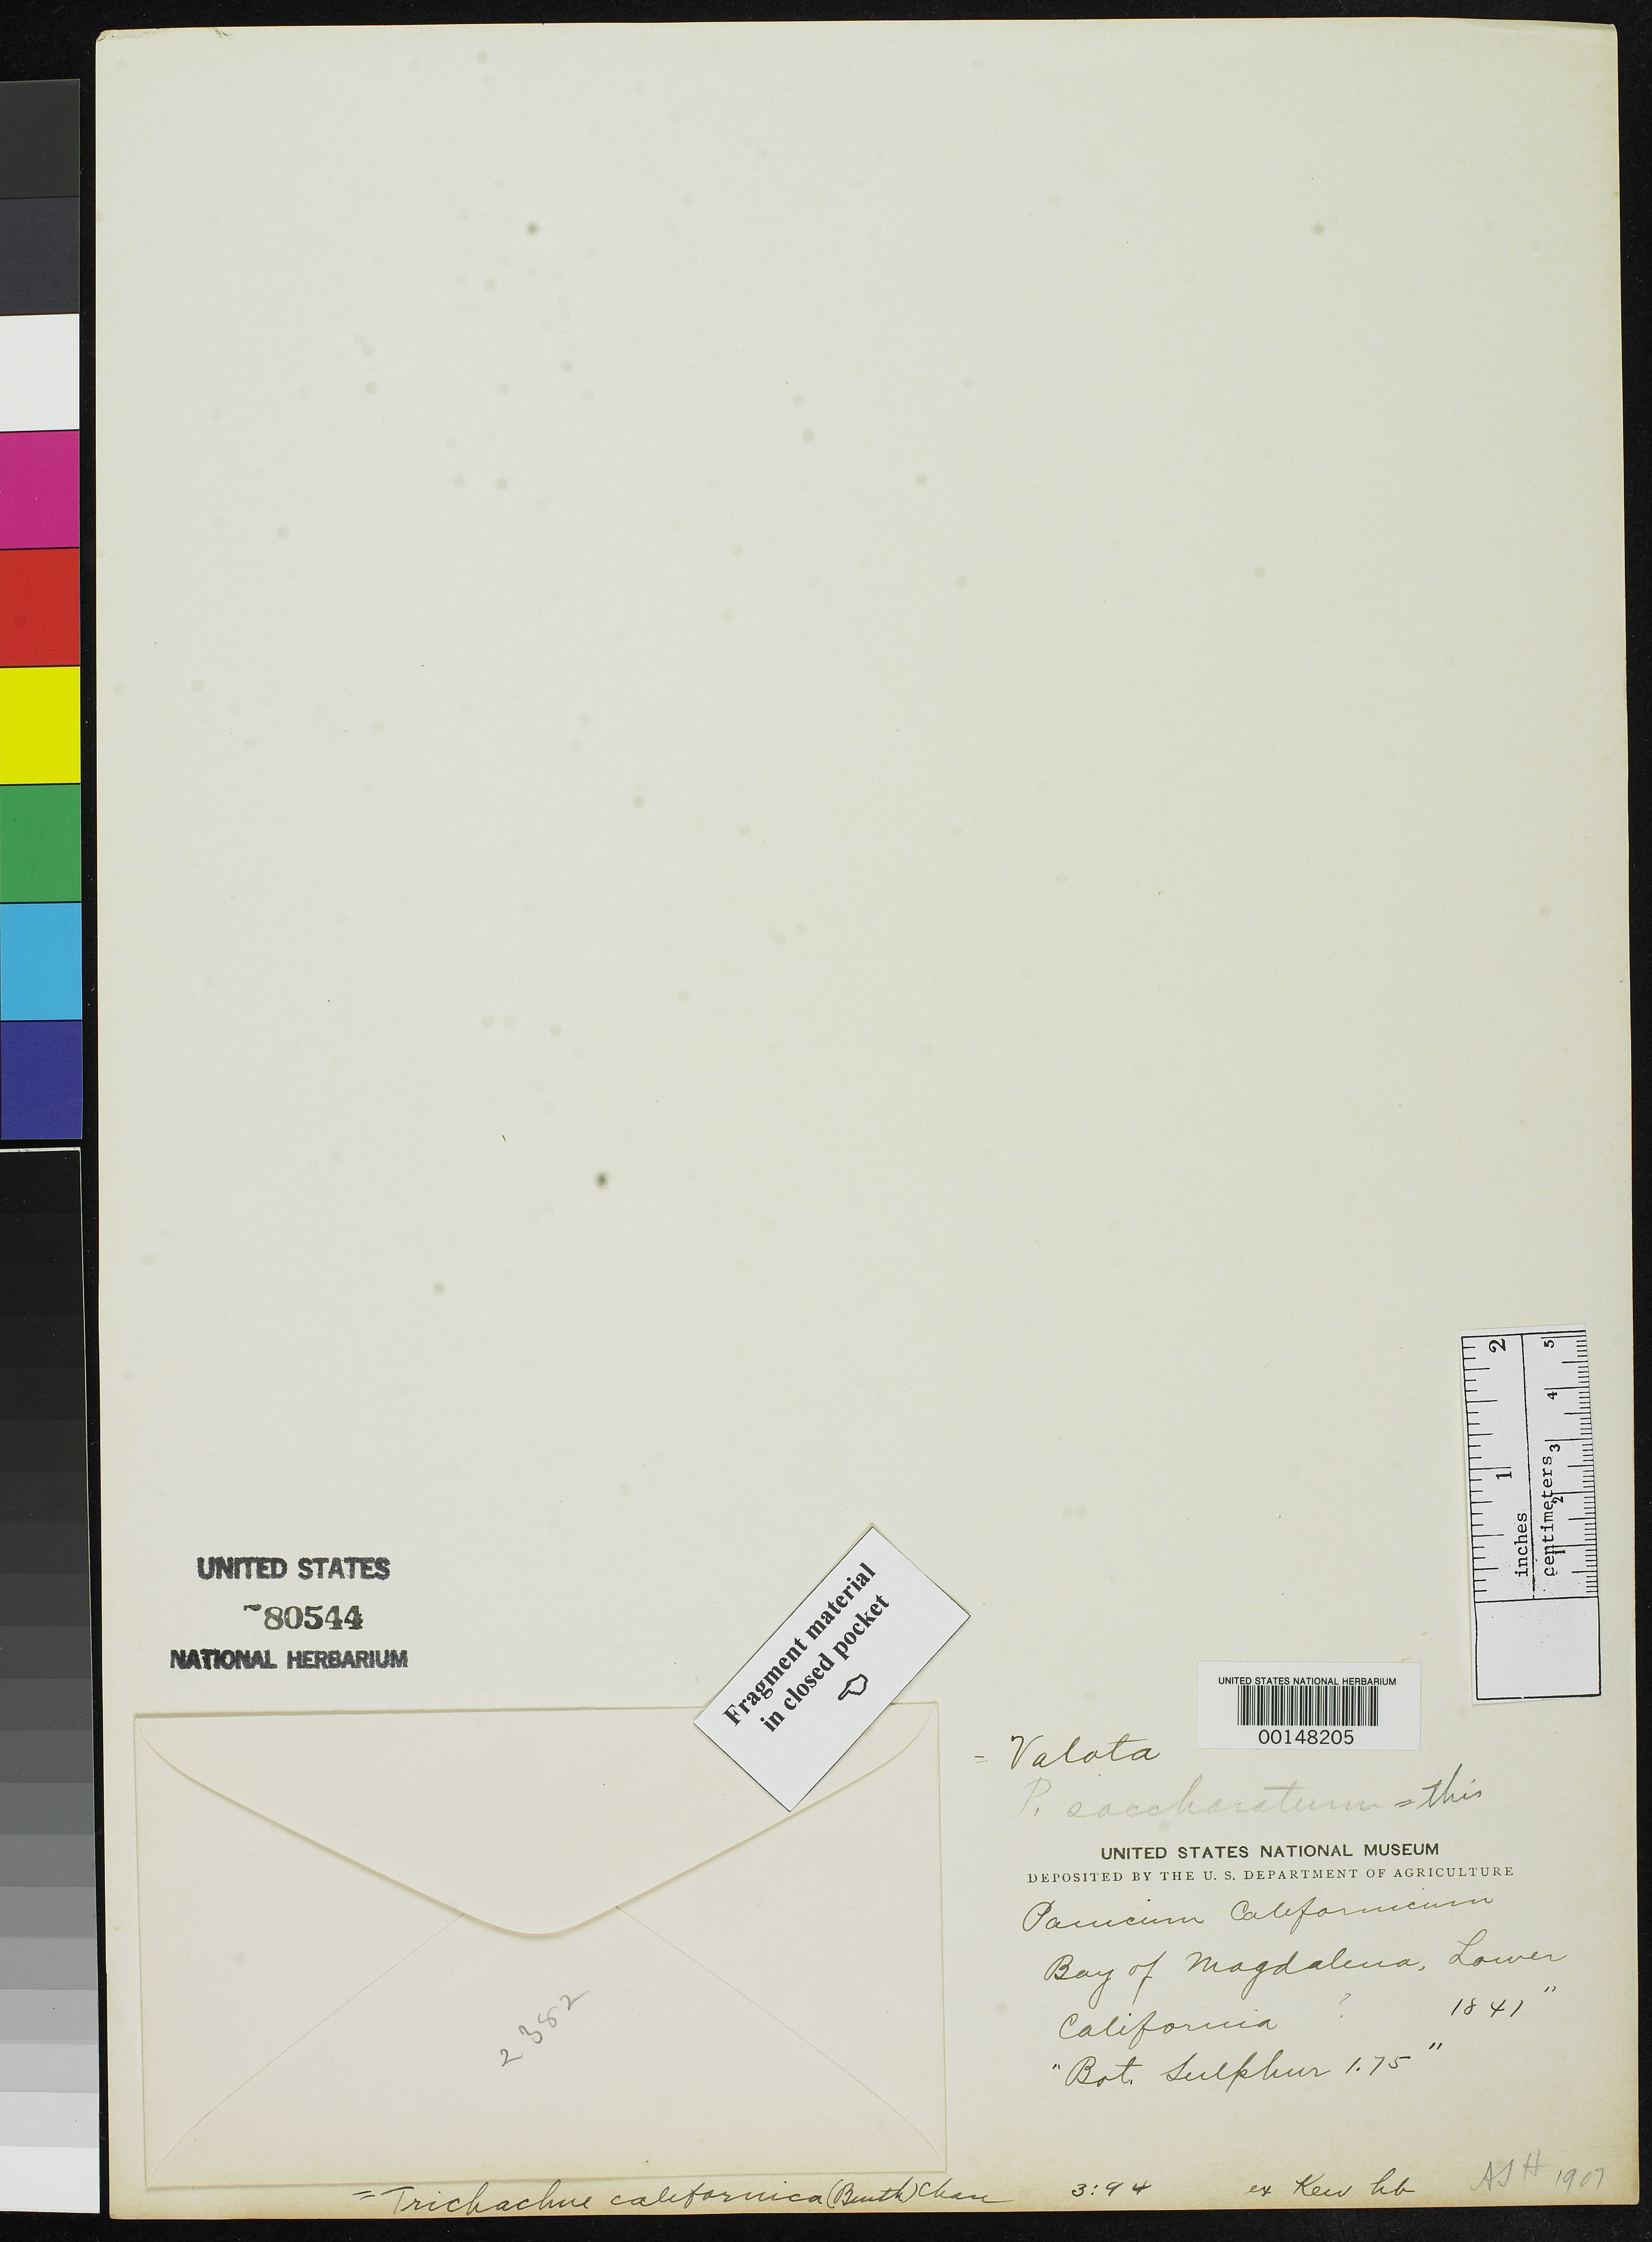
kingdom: Plantae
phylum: Tracheophyta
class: Liliopsida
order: Poales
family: Poaceae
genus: Panicum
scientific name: Panicum californicum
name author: Benth.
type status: Type Fragment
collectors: G. W. Barclay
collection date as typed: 1841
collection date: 1841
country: Mexico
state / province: Baja California Sur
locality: Bay of Magdalena.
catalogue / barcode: US 80544